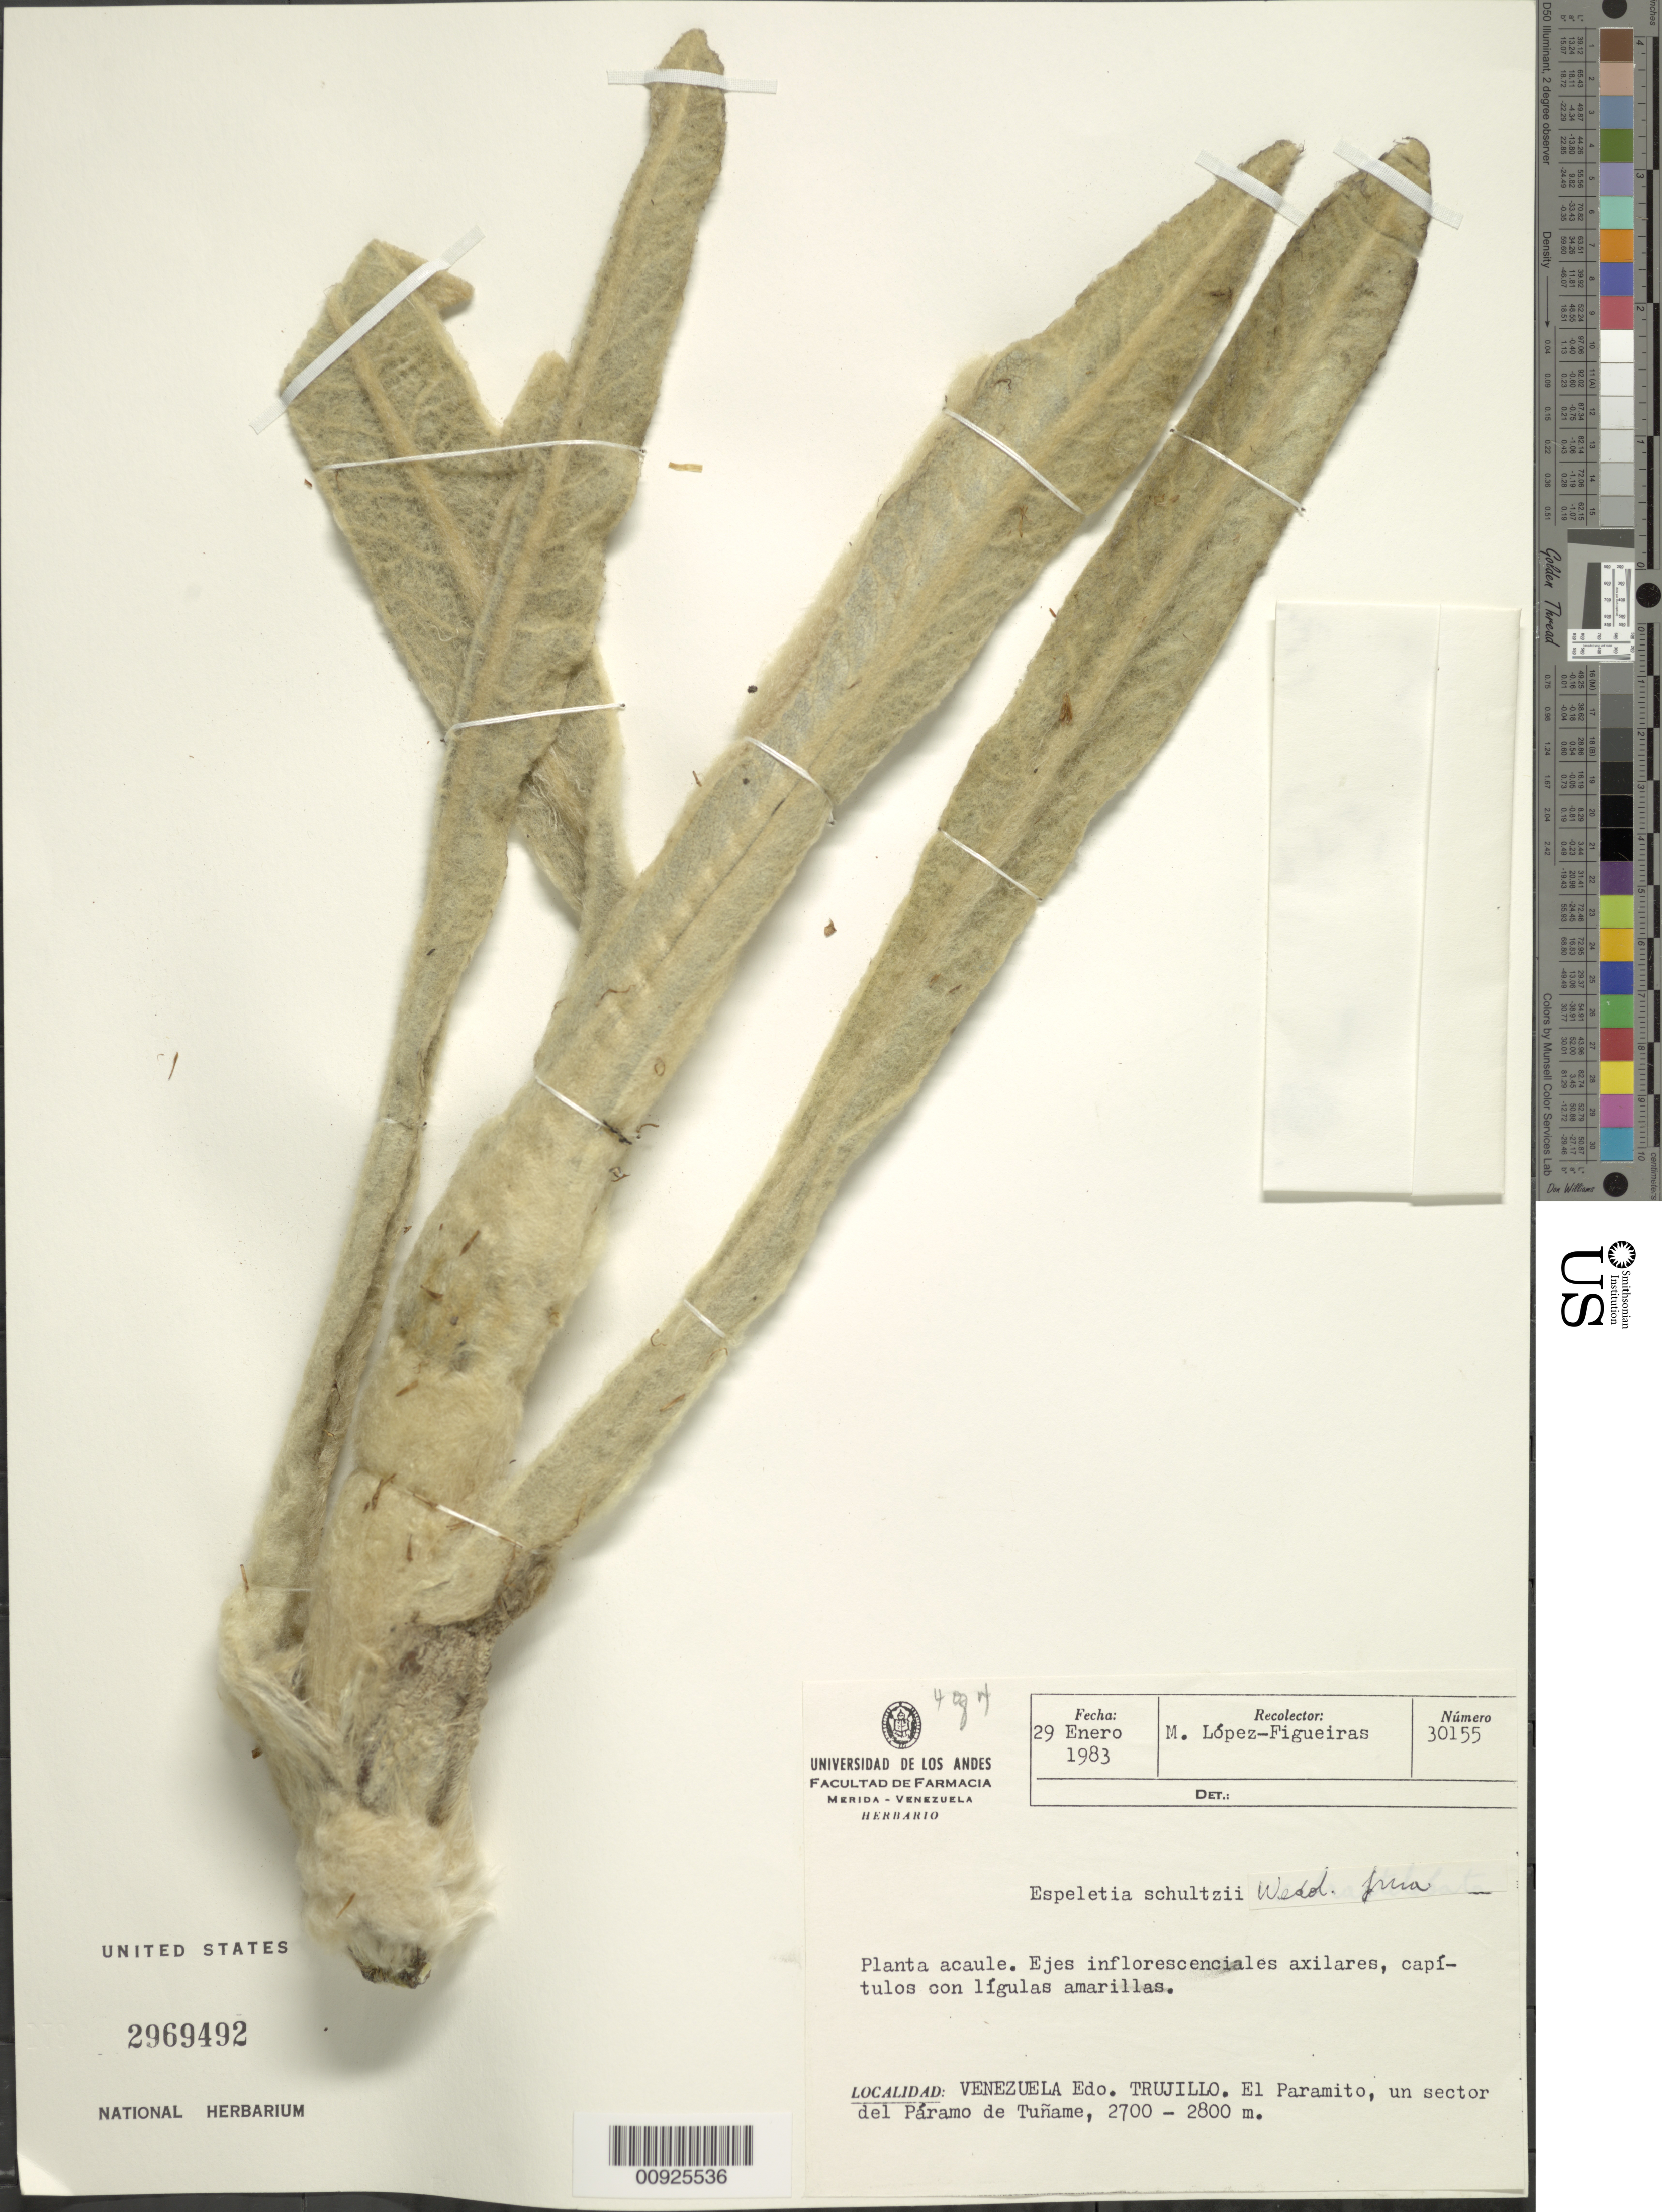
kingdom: Plantae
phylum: Tracheophyta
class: Magnoliopsida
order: Asterales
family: Asteraceae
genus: Espeletia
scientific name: Espeletia schultzii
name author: Wedd.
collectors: M. López Figueiras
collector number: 30155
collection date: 1983-01-29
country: Venezuela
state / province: Trujillo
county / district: D. Rangel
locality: P. de Tuñame. El Paramito, un sector del Páramo de Tuñame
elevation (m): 2700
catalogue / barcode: US 2969492